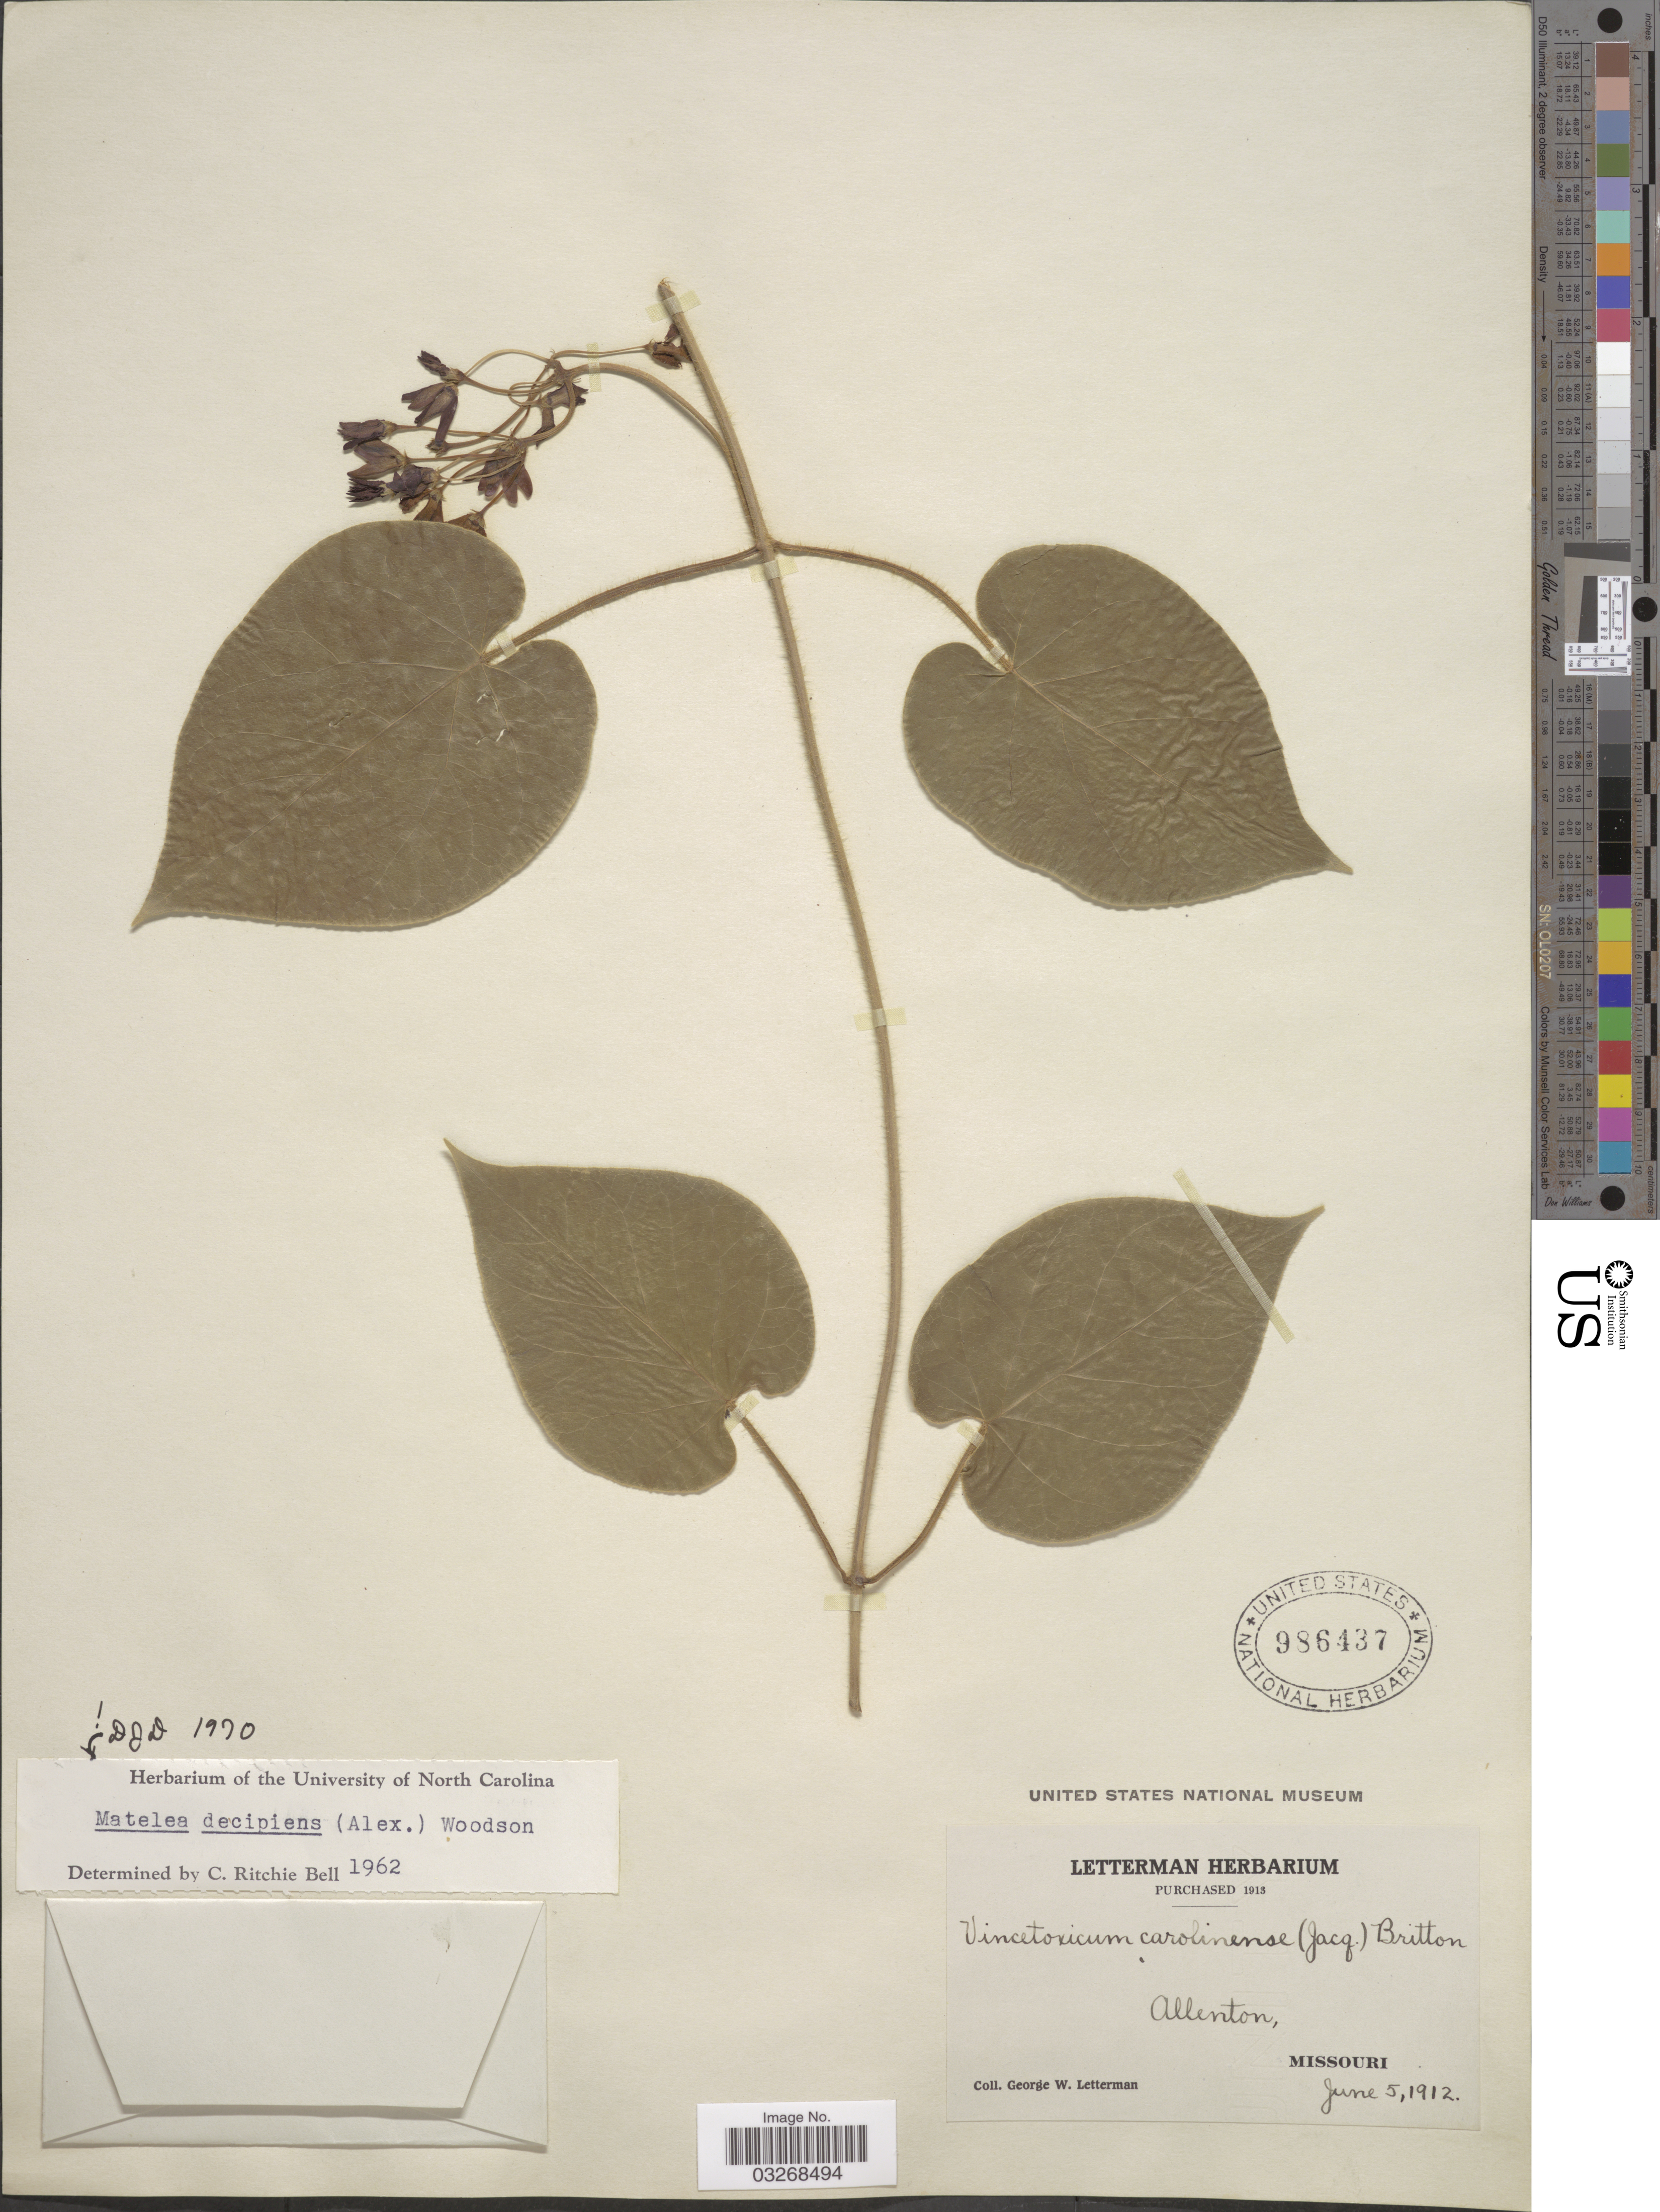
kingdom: Plantae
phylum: Tracheophyta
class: Magnoliopsida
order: Gentianales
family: Apocynaceae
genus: Matelea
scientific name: Matelea decipiens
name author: (Alexander) Woodson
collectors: G. W. Letterman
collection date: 1912-06-05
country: United States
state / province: Missouri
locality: Allenton.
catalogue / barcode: US 986437